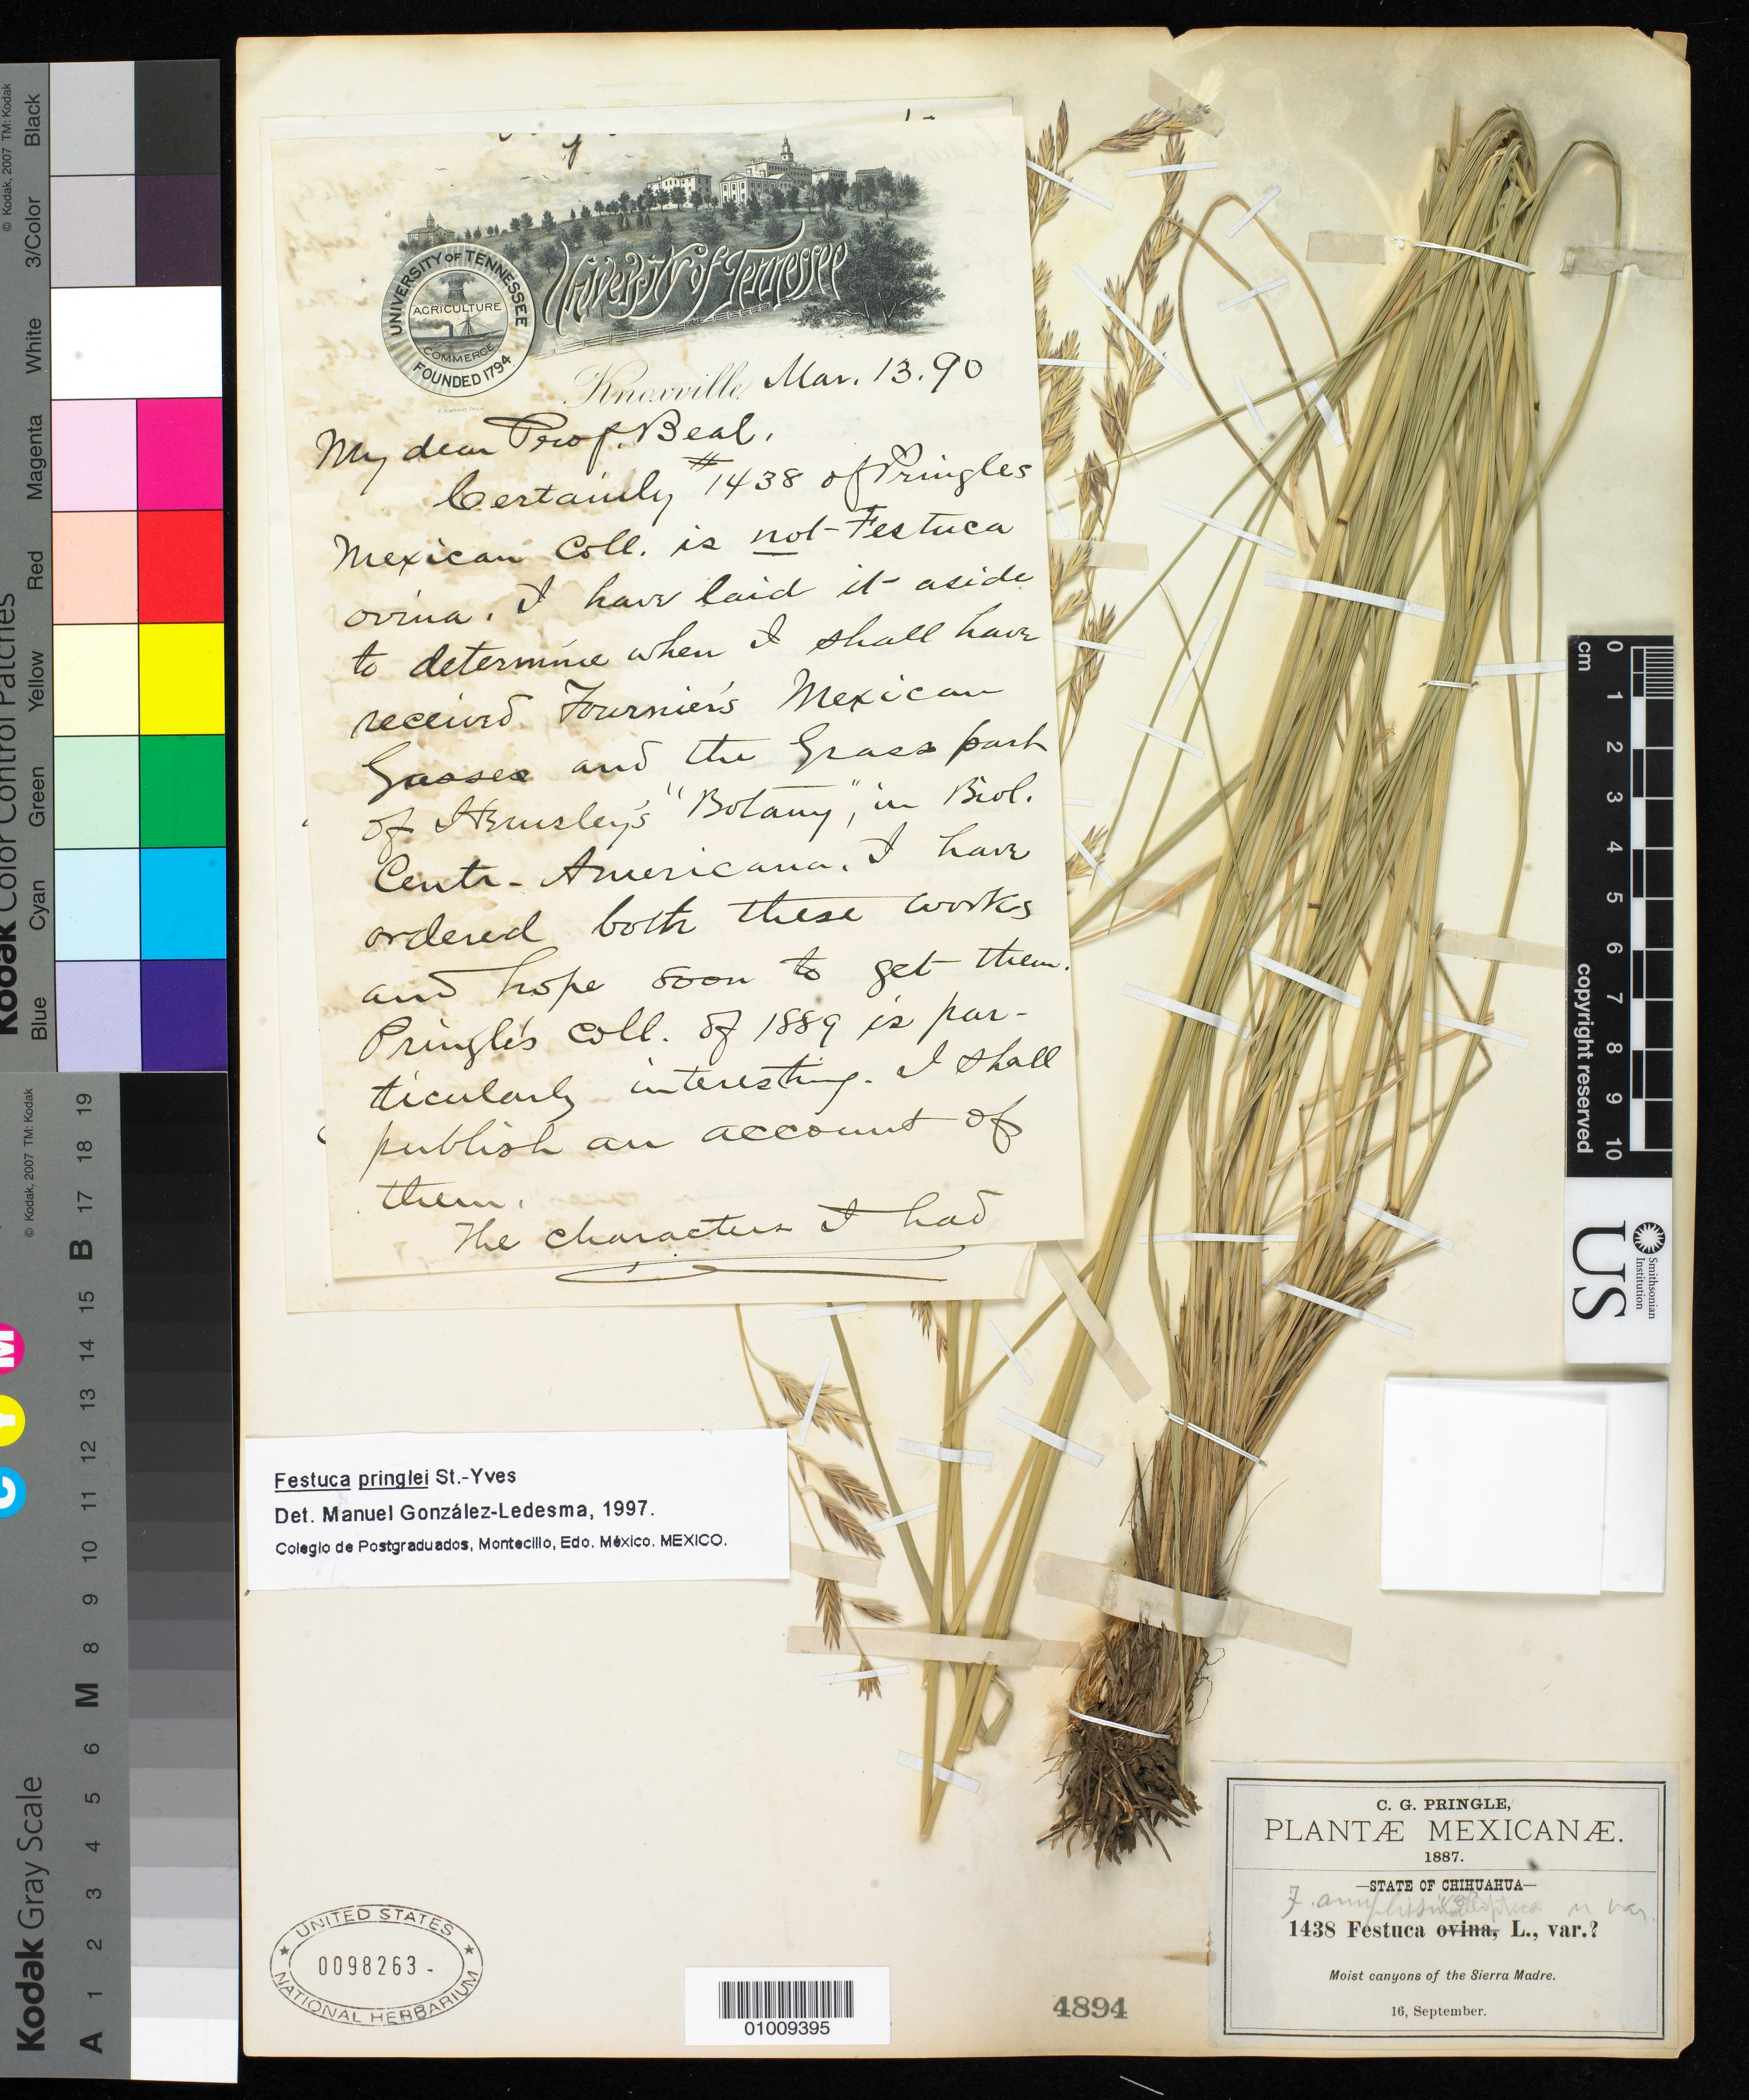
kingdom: Plantae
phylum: Tracheophyta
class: Liliopsida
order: Poales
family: Poaceae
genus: Festuca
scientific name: Festuca amplissima var. elliptica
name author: W.J. Beal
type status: Isotype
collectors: C. G. Pringle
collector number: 1438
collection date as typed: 16 Sep 1887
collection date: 1887-09-16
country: Mexico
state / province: Chihuahua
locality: Moist canyons of the Sierra Madre.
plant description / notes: Also a type of Festuca pringlei St.-Yves.; Also a type of Festuca amplissima var. elliptica Beal.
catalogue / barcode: US 98263